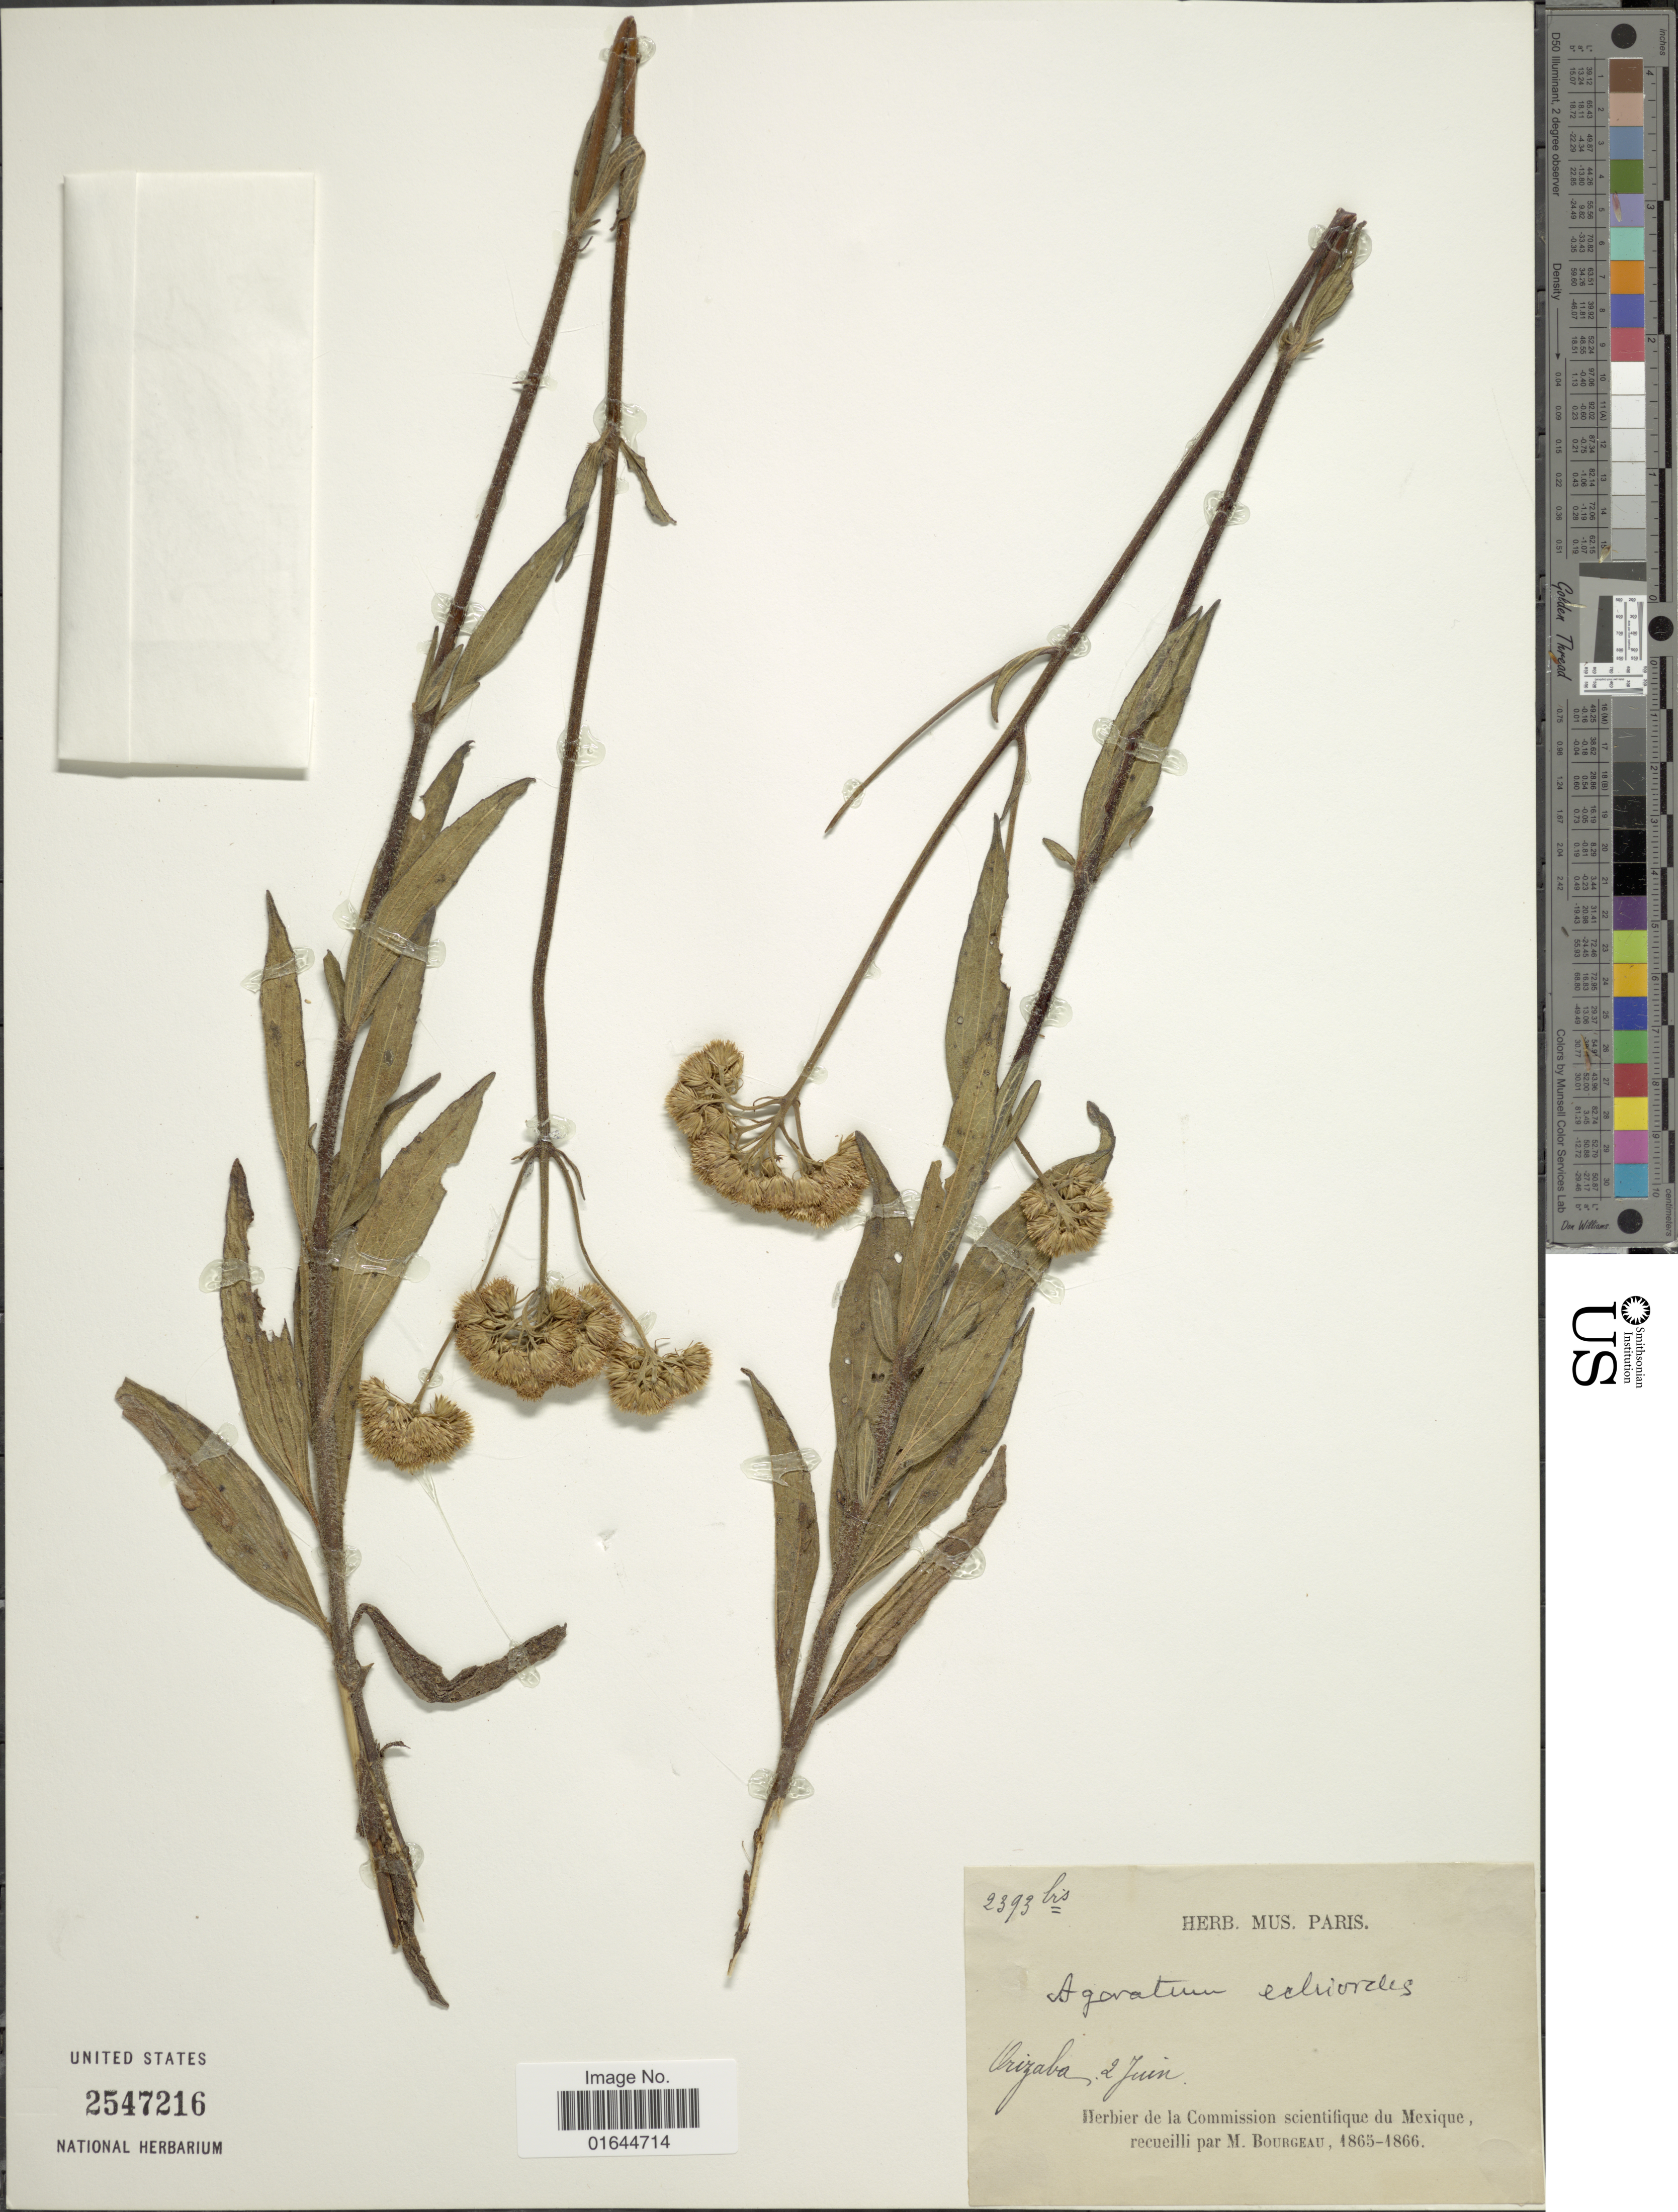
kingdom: Plantae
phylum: Tracheophyta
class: Magnoliopsida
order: Asterales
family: Asteraceae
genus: Ageratum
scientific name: Ageratum echioides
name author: (Less.) Hemsl.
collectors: M. Bourgeau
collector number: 2393bis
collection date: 1865-06-02/1866-06-02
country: Mexico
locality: Mexique, Orizaba.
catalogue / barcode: US 2547216